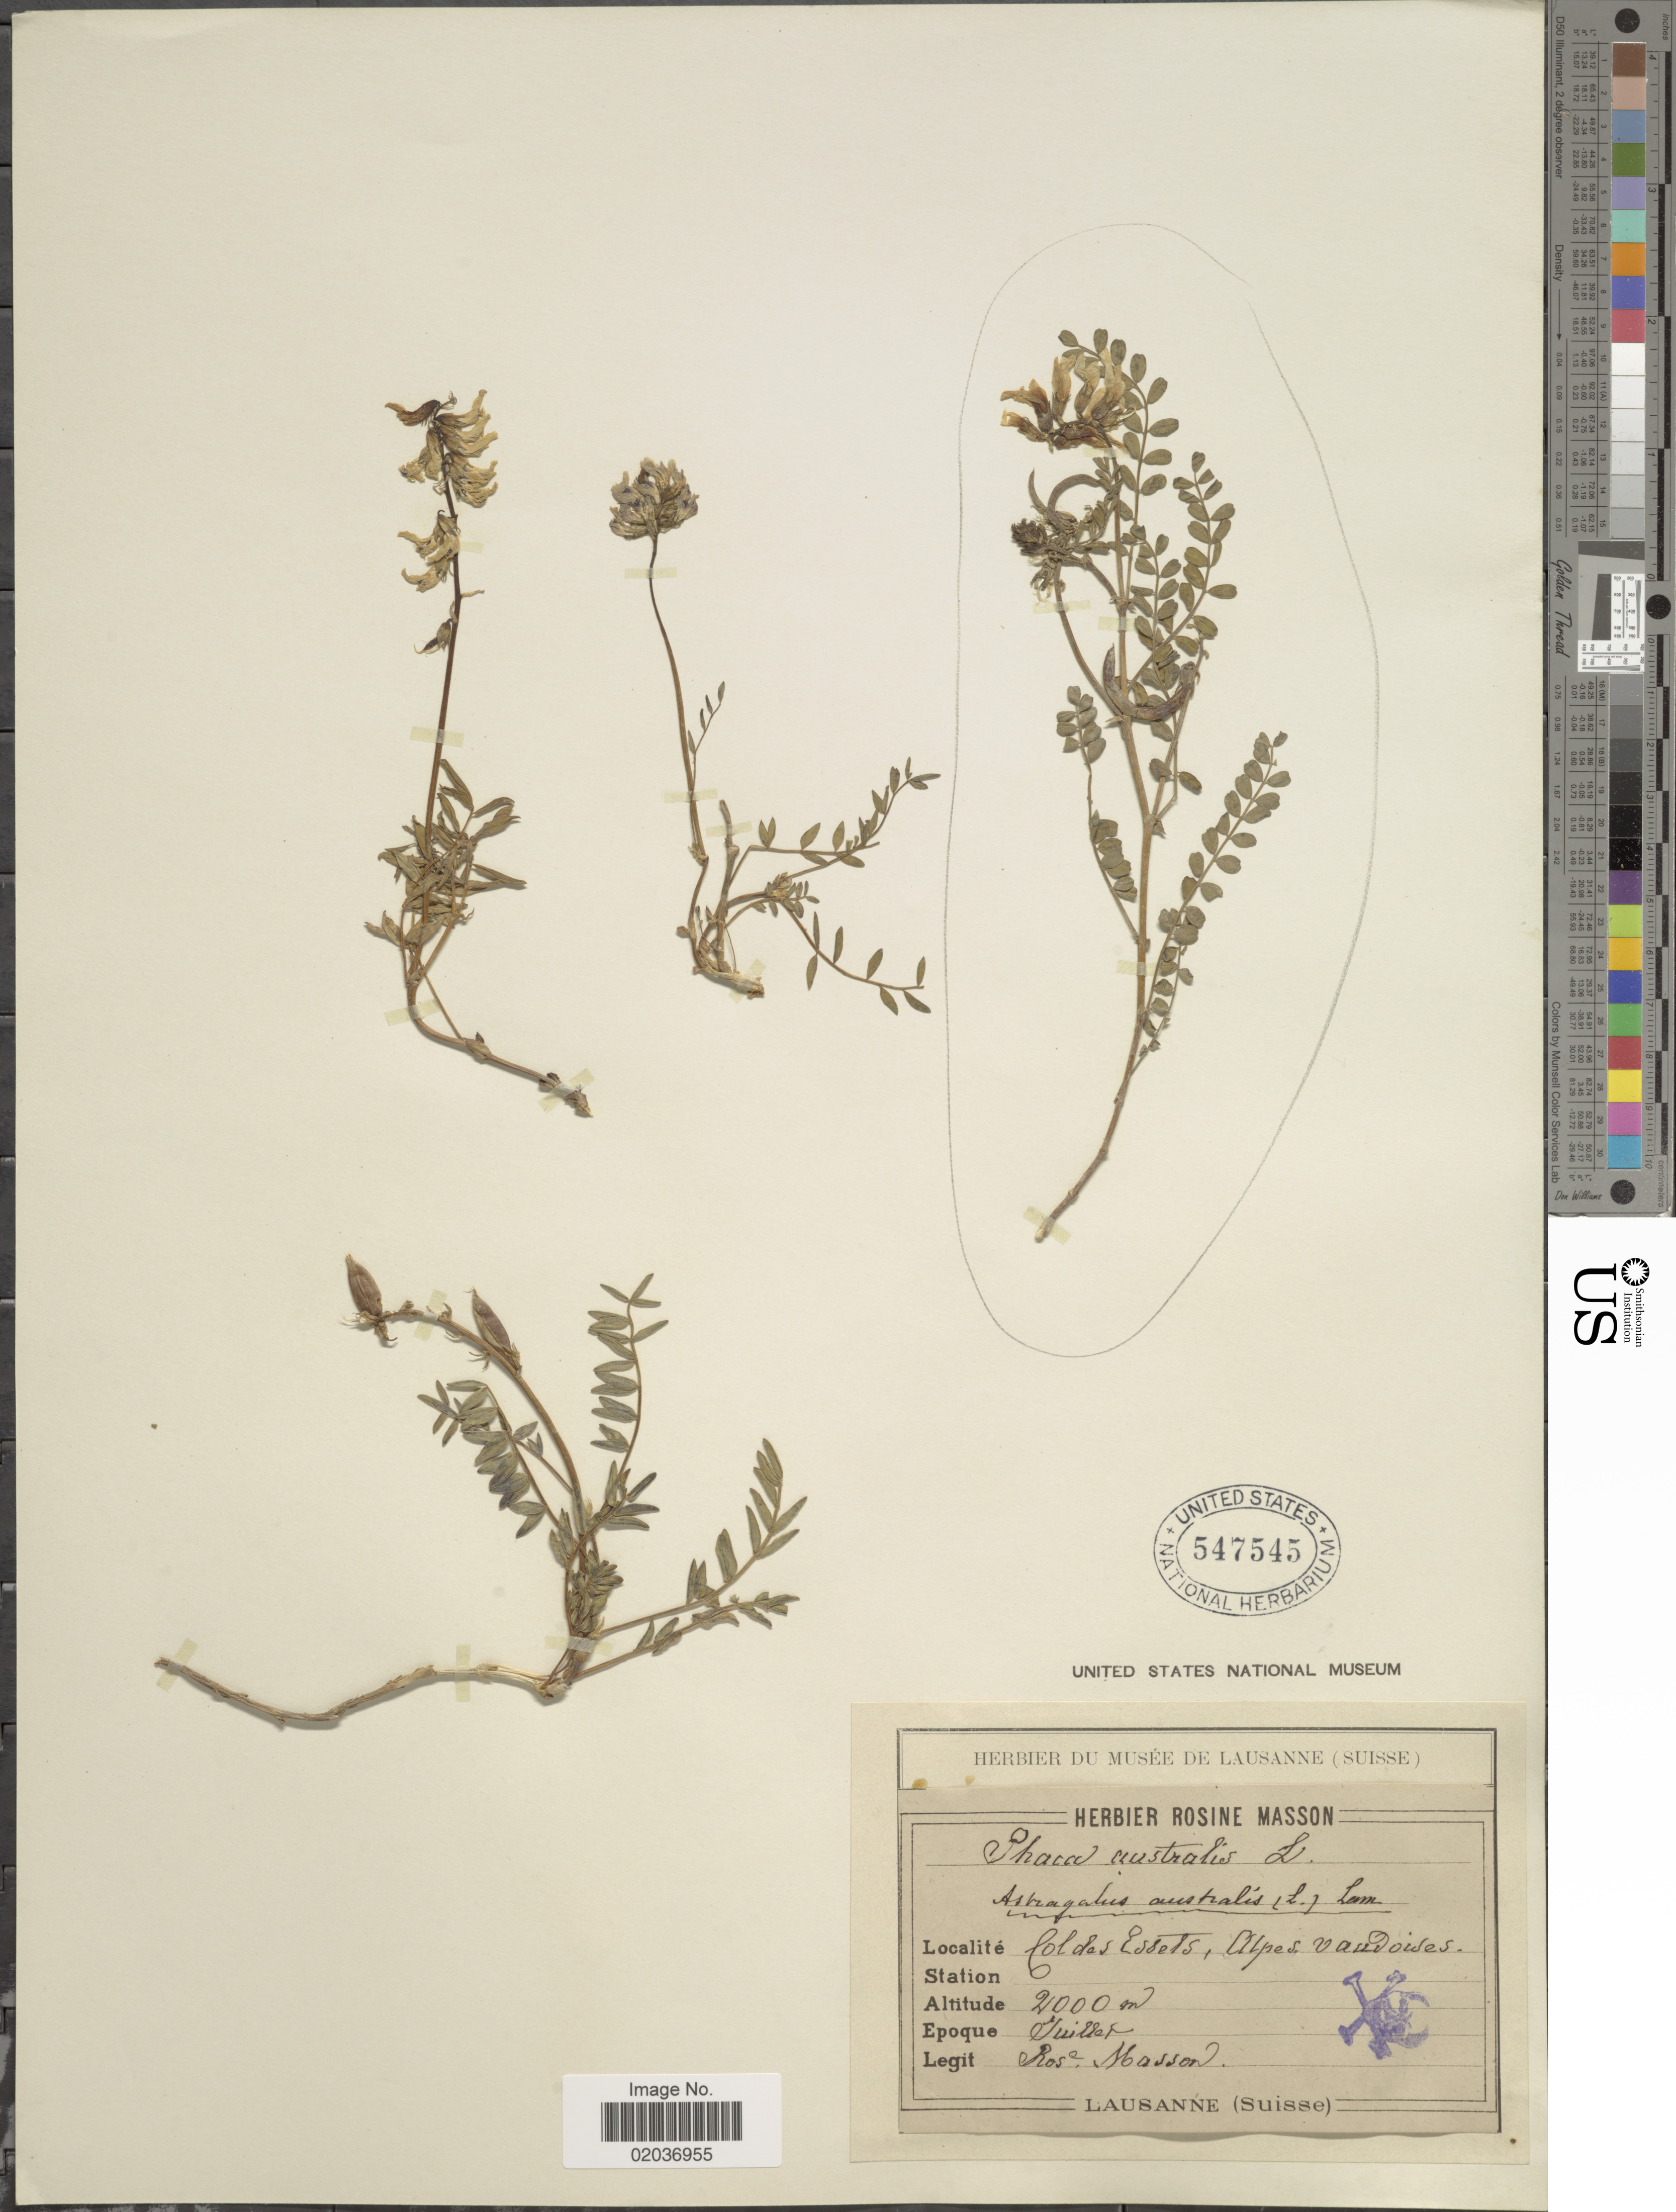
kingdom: Plantae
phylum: Tracheophyta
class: Magnoliopsida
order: Fabales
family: Fabaceae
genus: Astragalus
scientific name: Astragalus australis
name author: (L.) Lam.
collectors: R. Masson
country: Switzerland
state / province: Vaud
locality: Col des Essets. Alpes vaudoises.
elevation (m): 2000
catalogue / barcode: US 547545